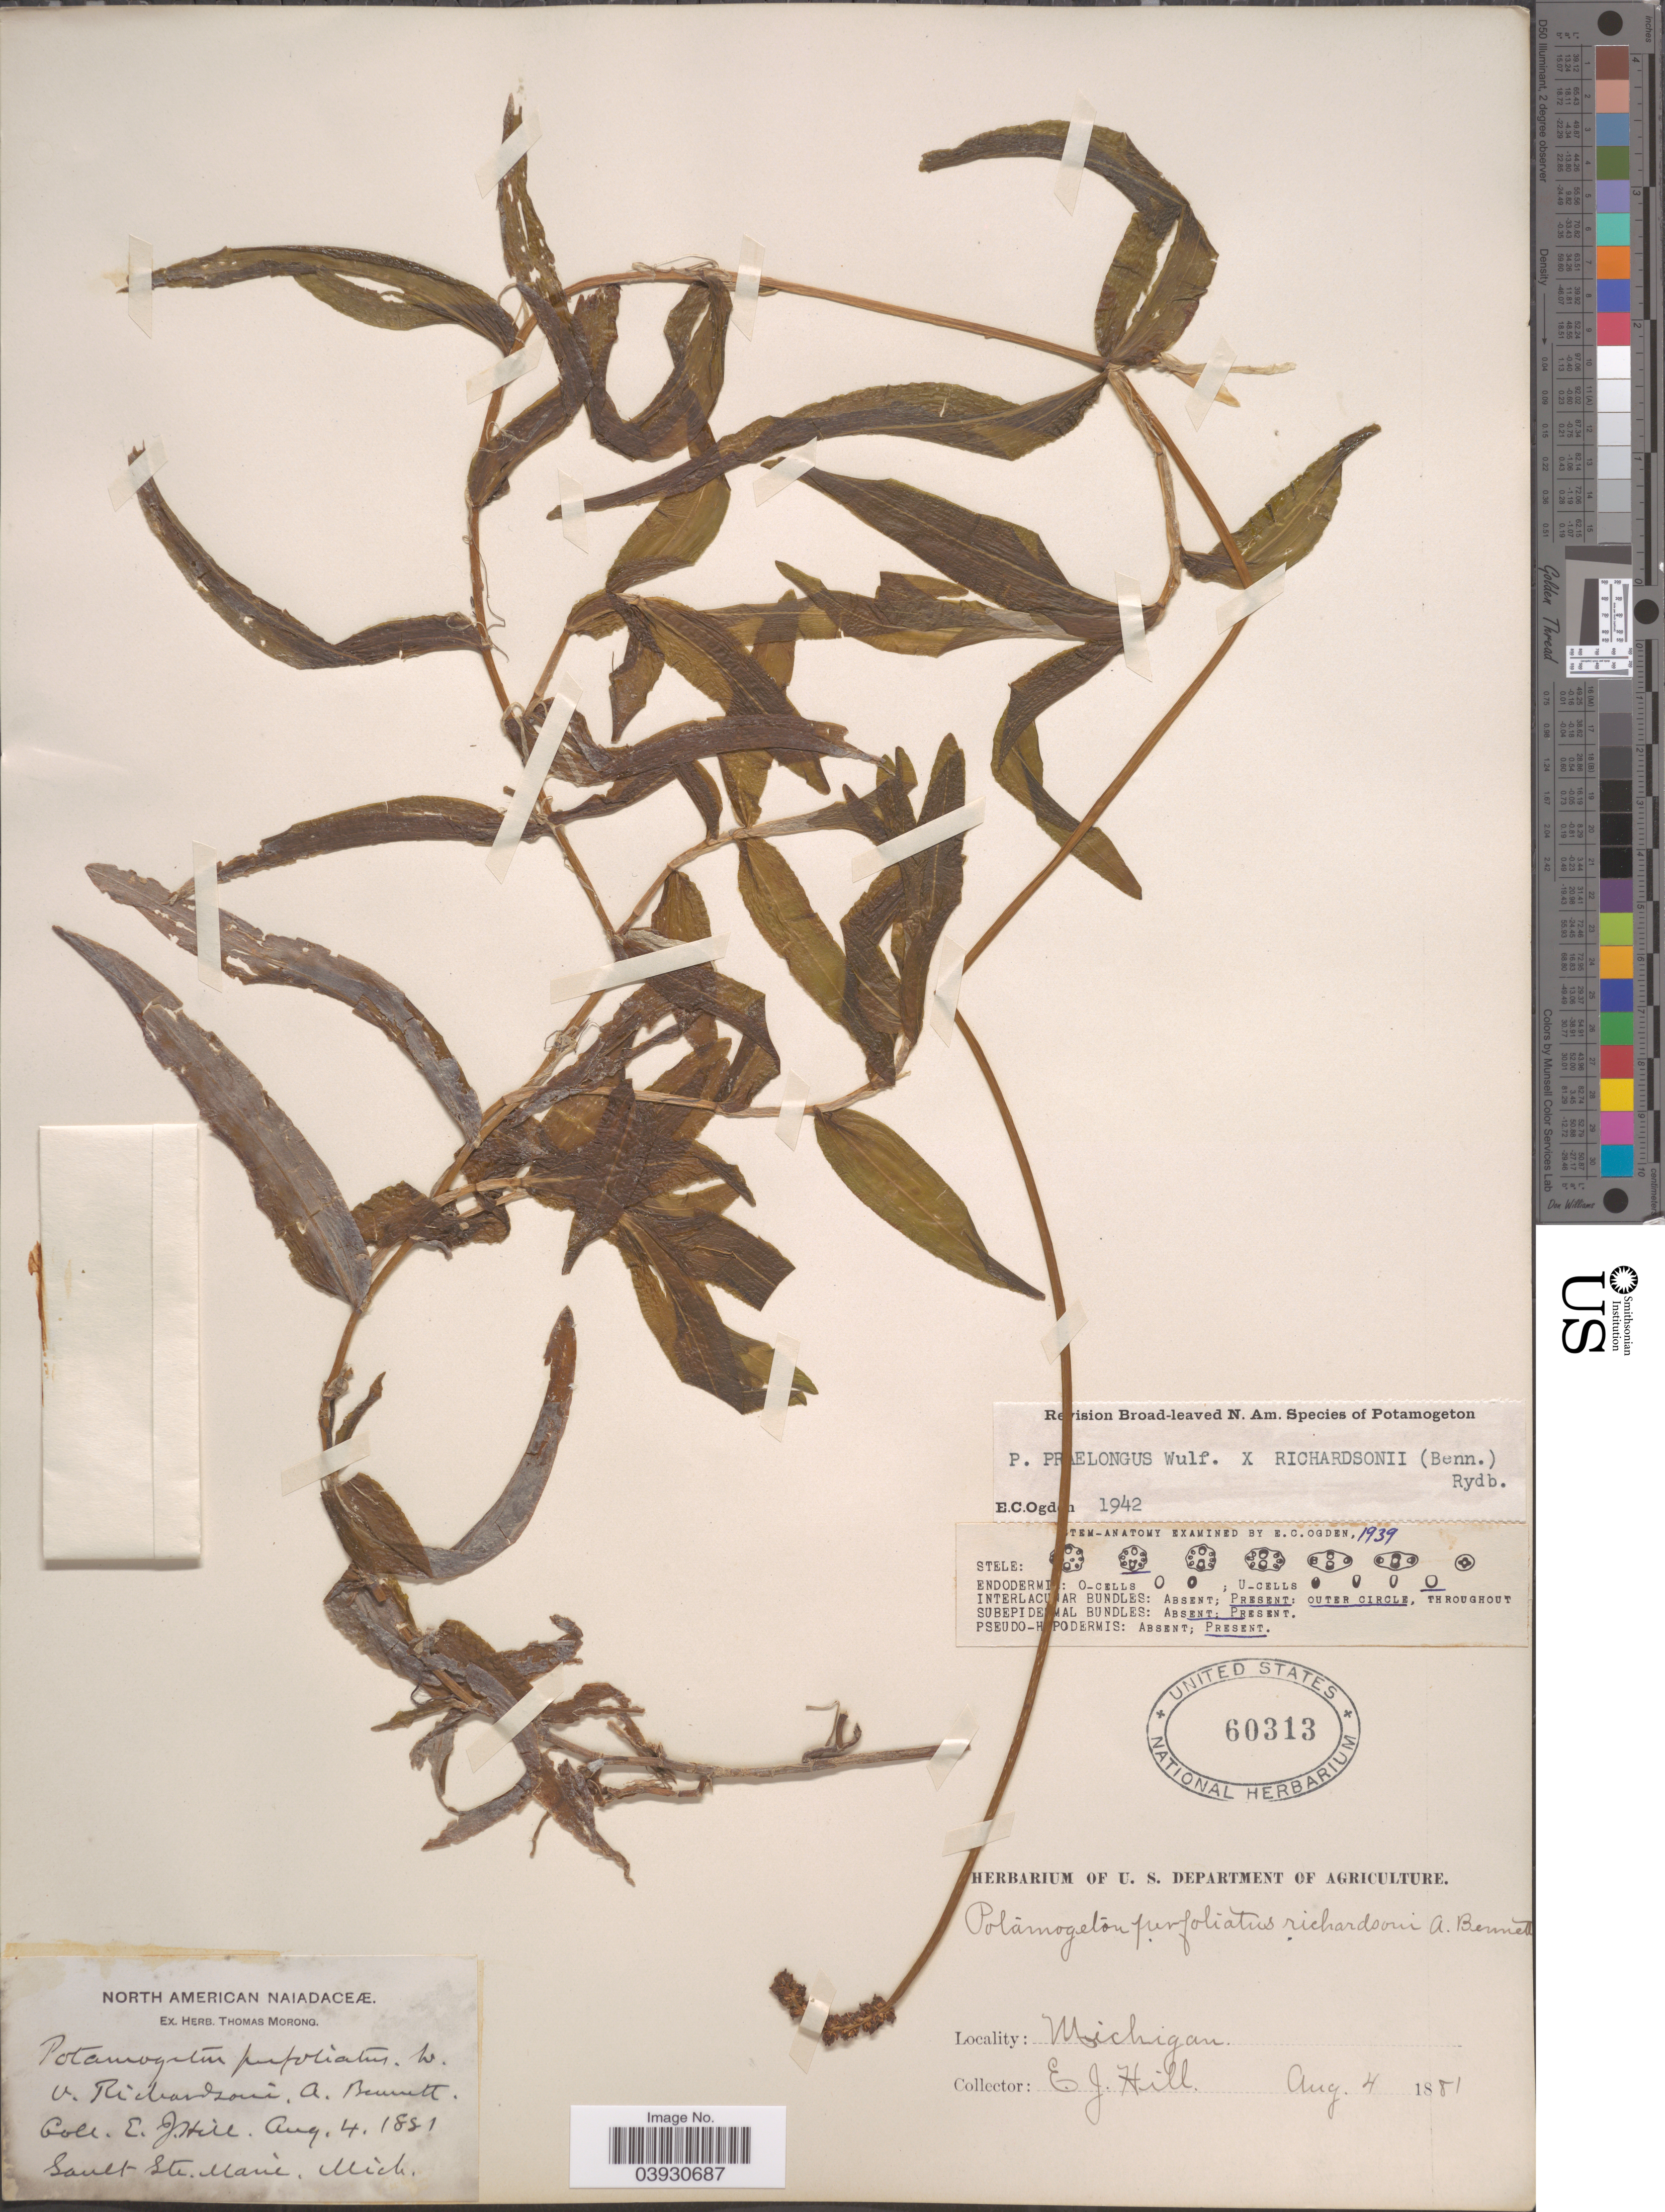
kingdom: Plantae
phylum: Tracheophyta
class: Liliopsida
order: Alismatales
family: Potamogetonaceae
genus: Potamogeton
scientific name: Potamogeton praelongus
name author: Wulfen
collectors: E. J. Hill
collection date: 1881-08-04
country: United States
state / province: Michigan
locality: Sault Ste. Marie.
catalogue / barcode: US 60313